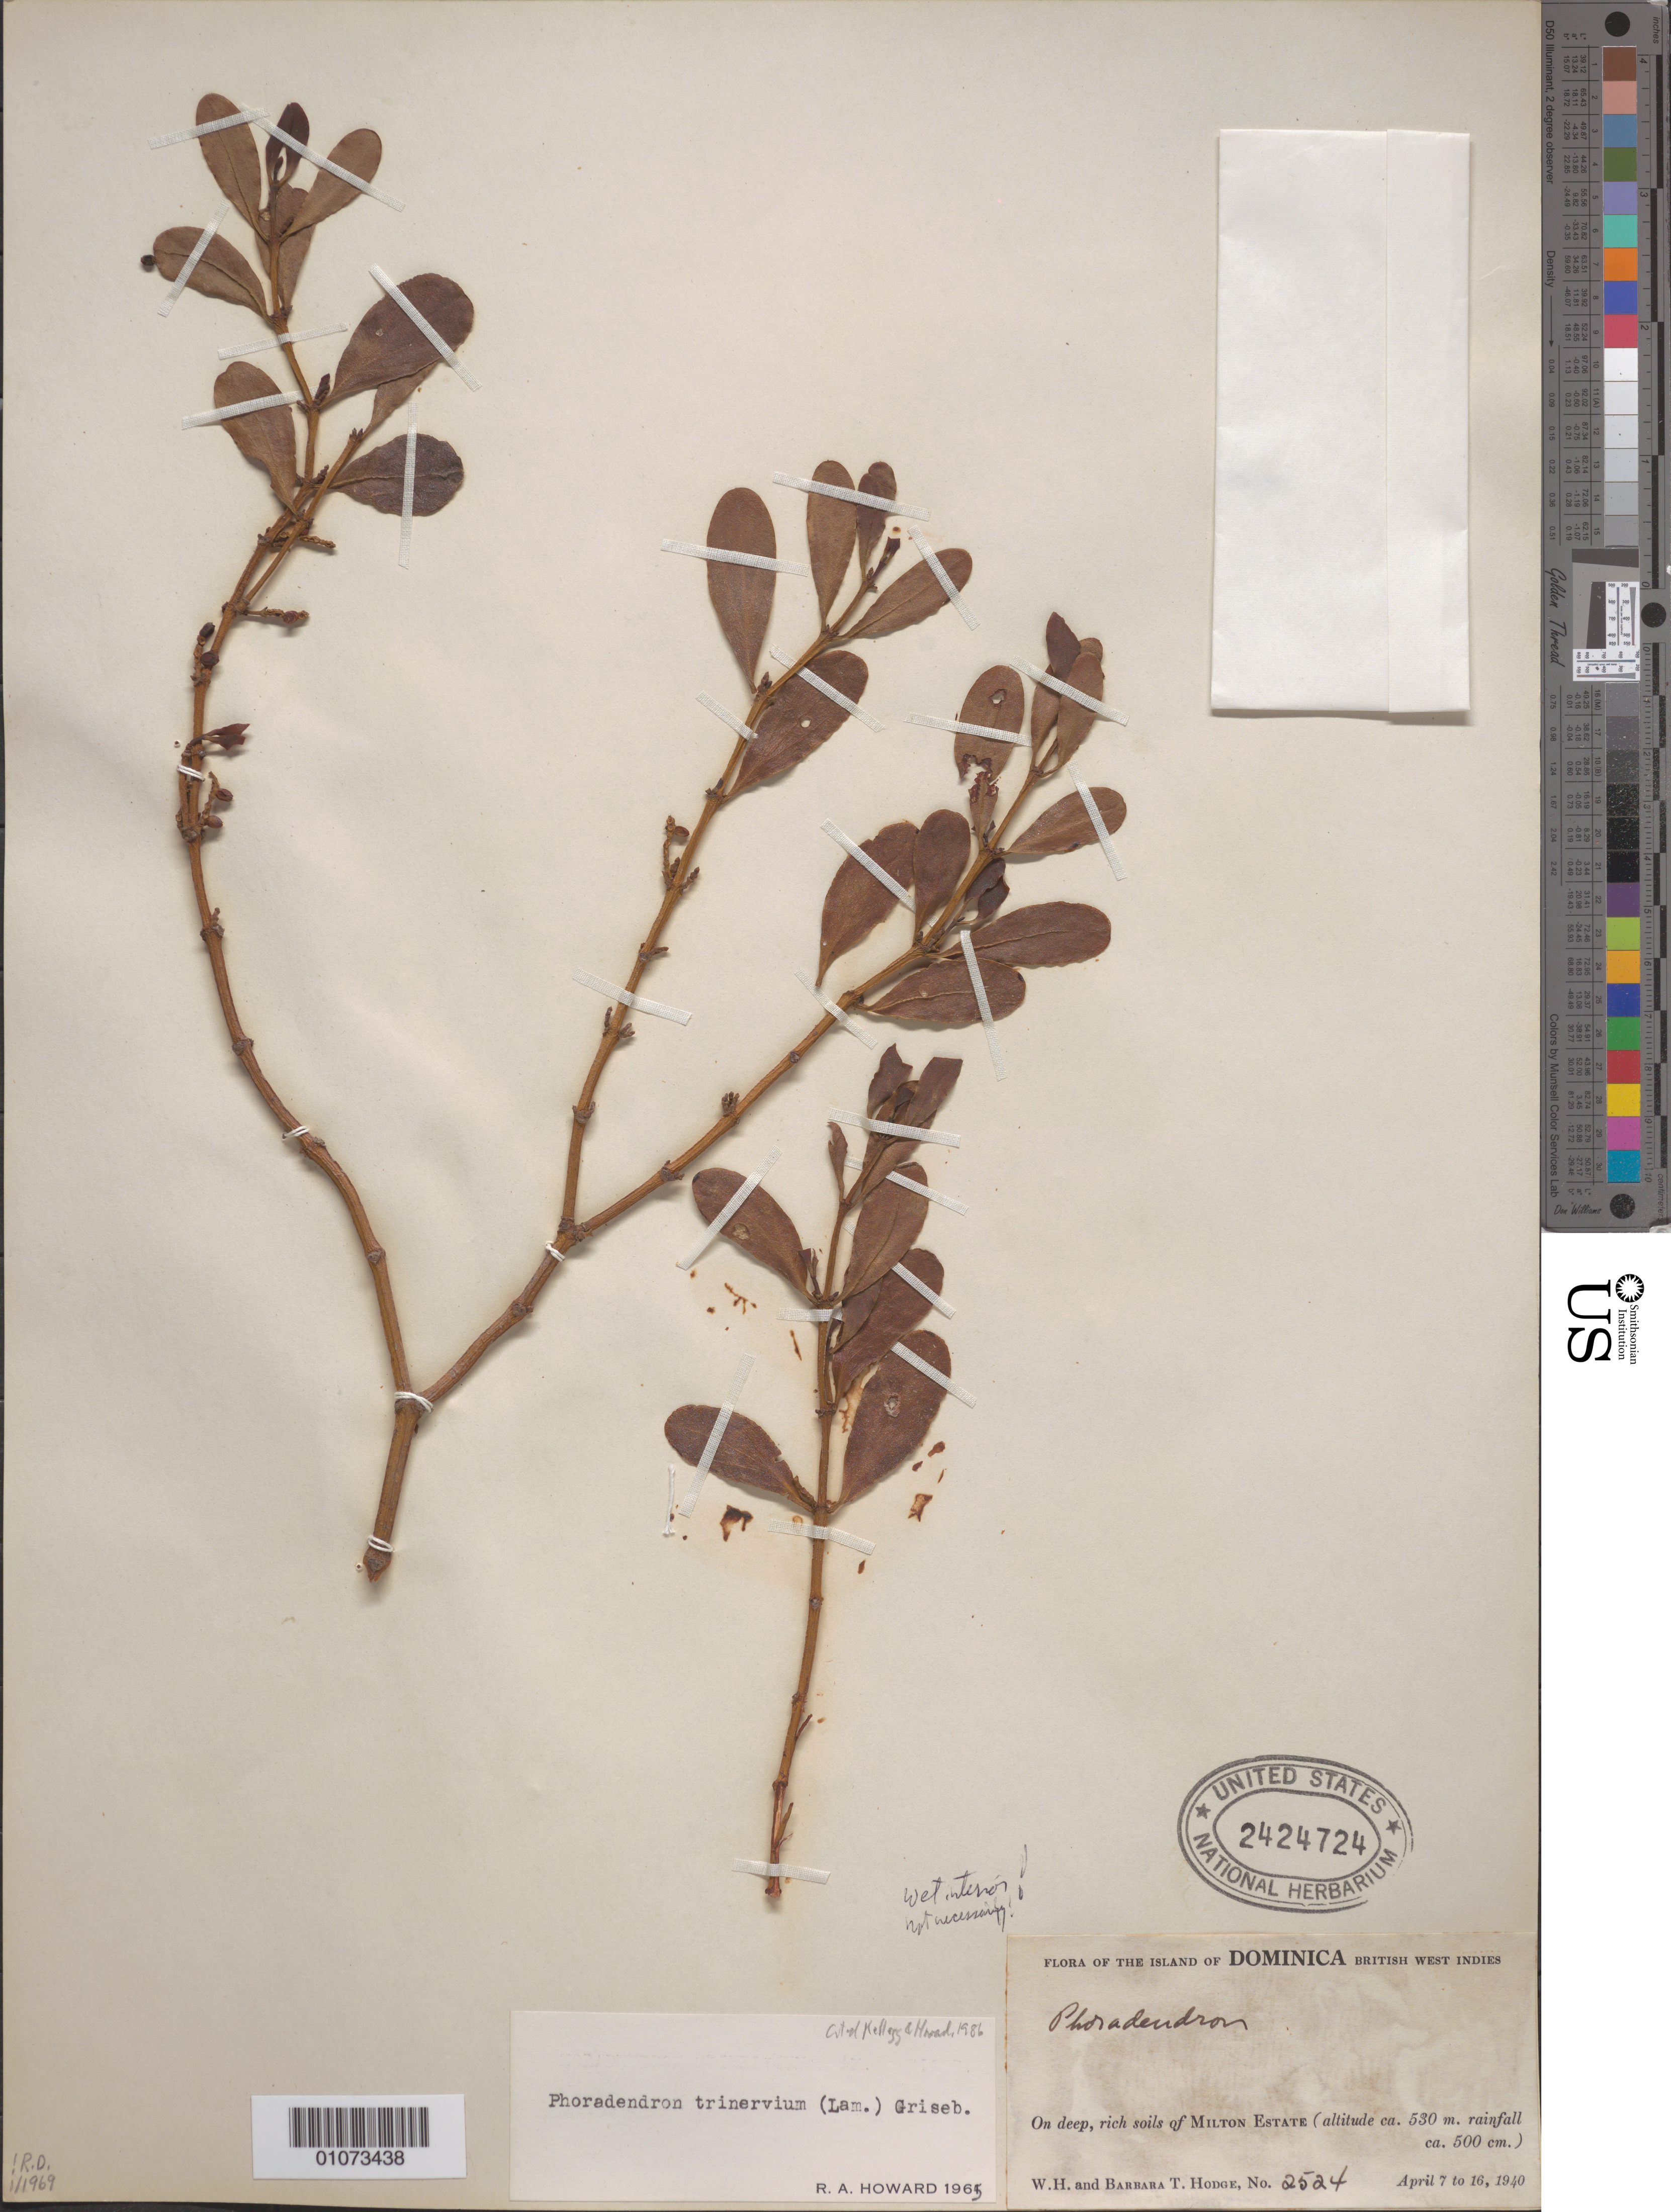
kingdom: Plantae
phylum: Tracheophyta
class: Magnoliopsida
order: Santalales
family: Viscaceae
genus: Phoradendron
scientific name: Phoradendron trinervium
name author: (Lam.) Griseb.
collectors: W. Hodge & B. Hodge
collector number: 2524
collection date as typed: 07 Apr 1940 to 16 Apr 1940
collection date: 1940-04-07/1940-04-16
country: Dominica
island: Dominica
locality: Milton Estate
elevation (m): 530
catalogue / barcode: US 2424724